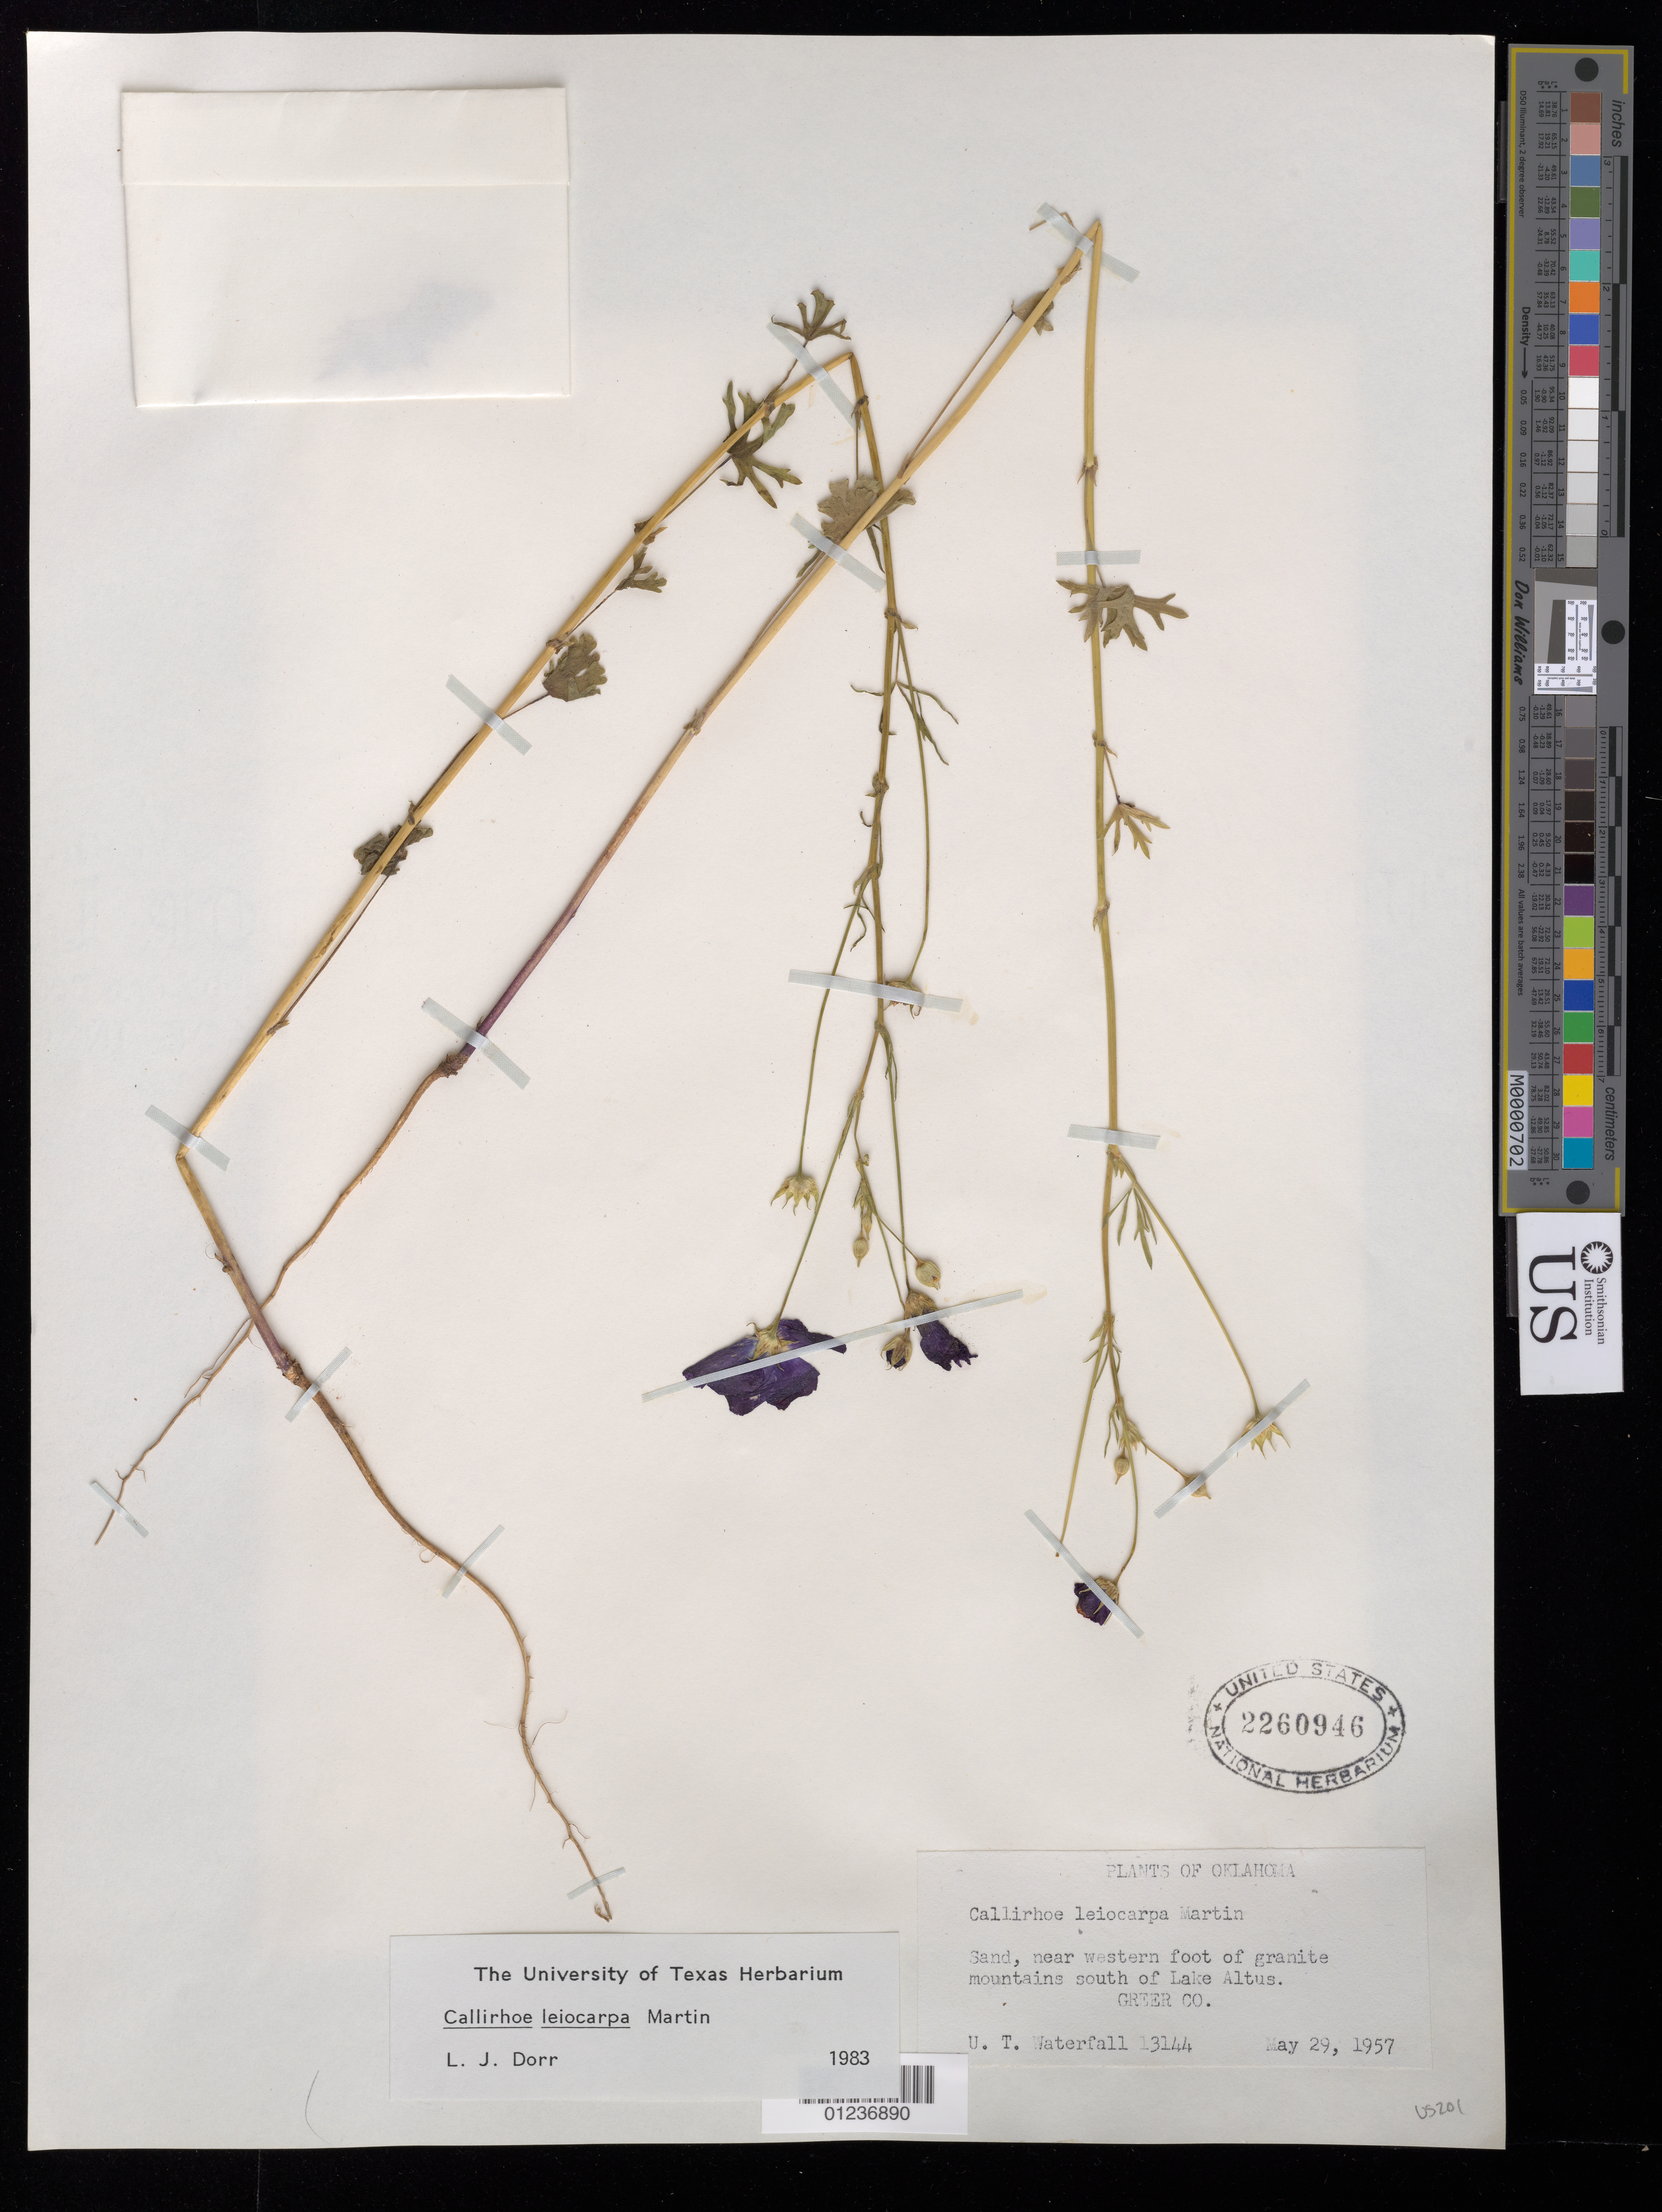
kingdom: Plantae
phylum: Tracheophyta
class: Magnoliopsida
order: Malvales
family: Malvaceae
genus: Callirhoe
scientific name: Callirhoe leiocarpa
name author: R.F. Martin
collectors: U. T. Waterfall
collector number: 13144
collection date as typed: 29 May 1957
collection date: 1957-05-29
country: United States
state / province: Oklahoma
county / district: Greer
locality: S of Lake Altus.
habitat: Sand.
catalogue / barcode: US 2260946